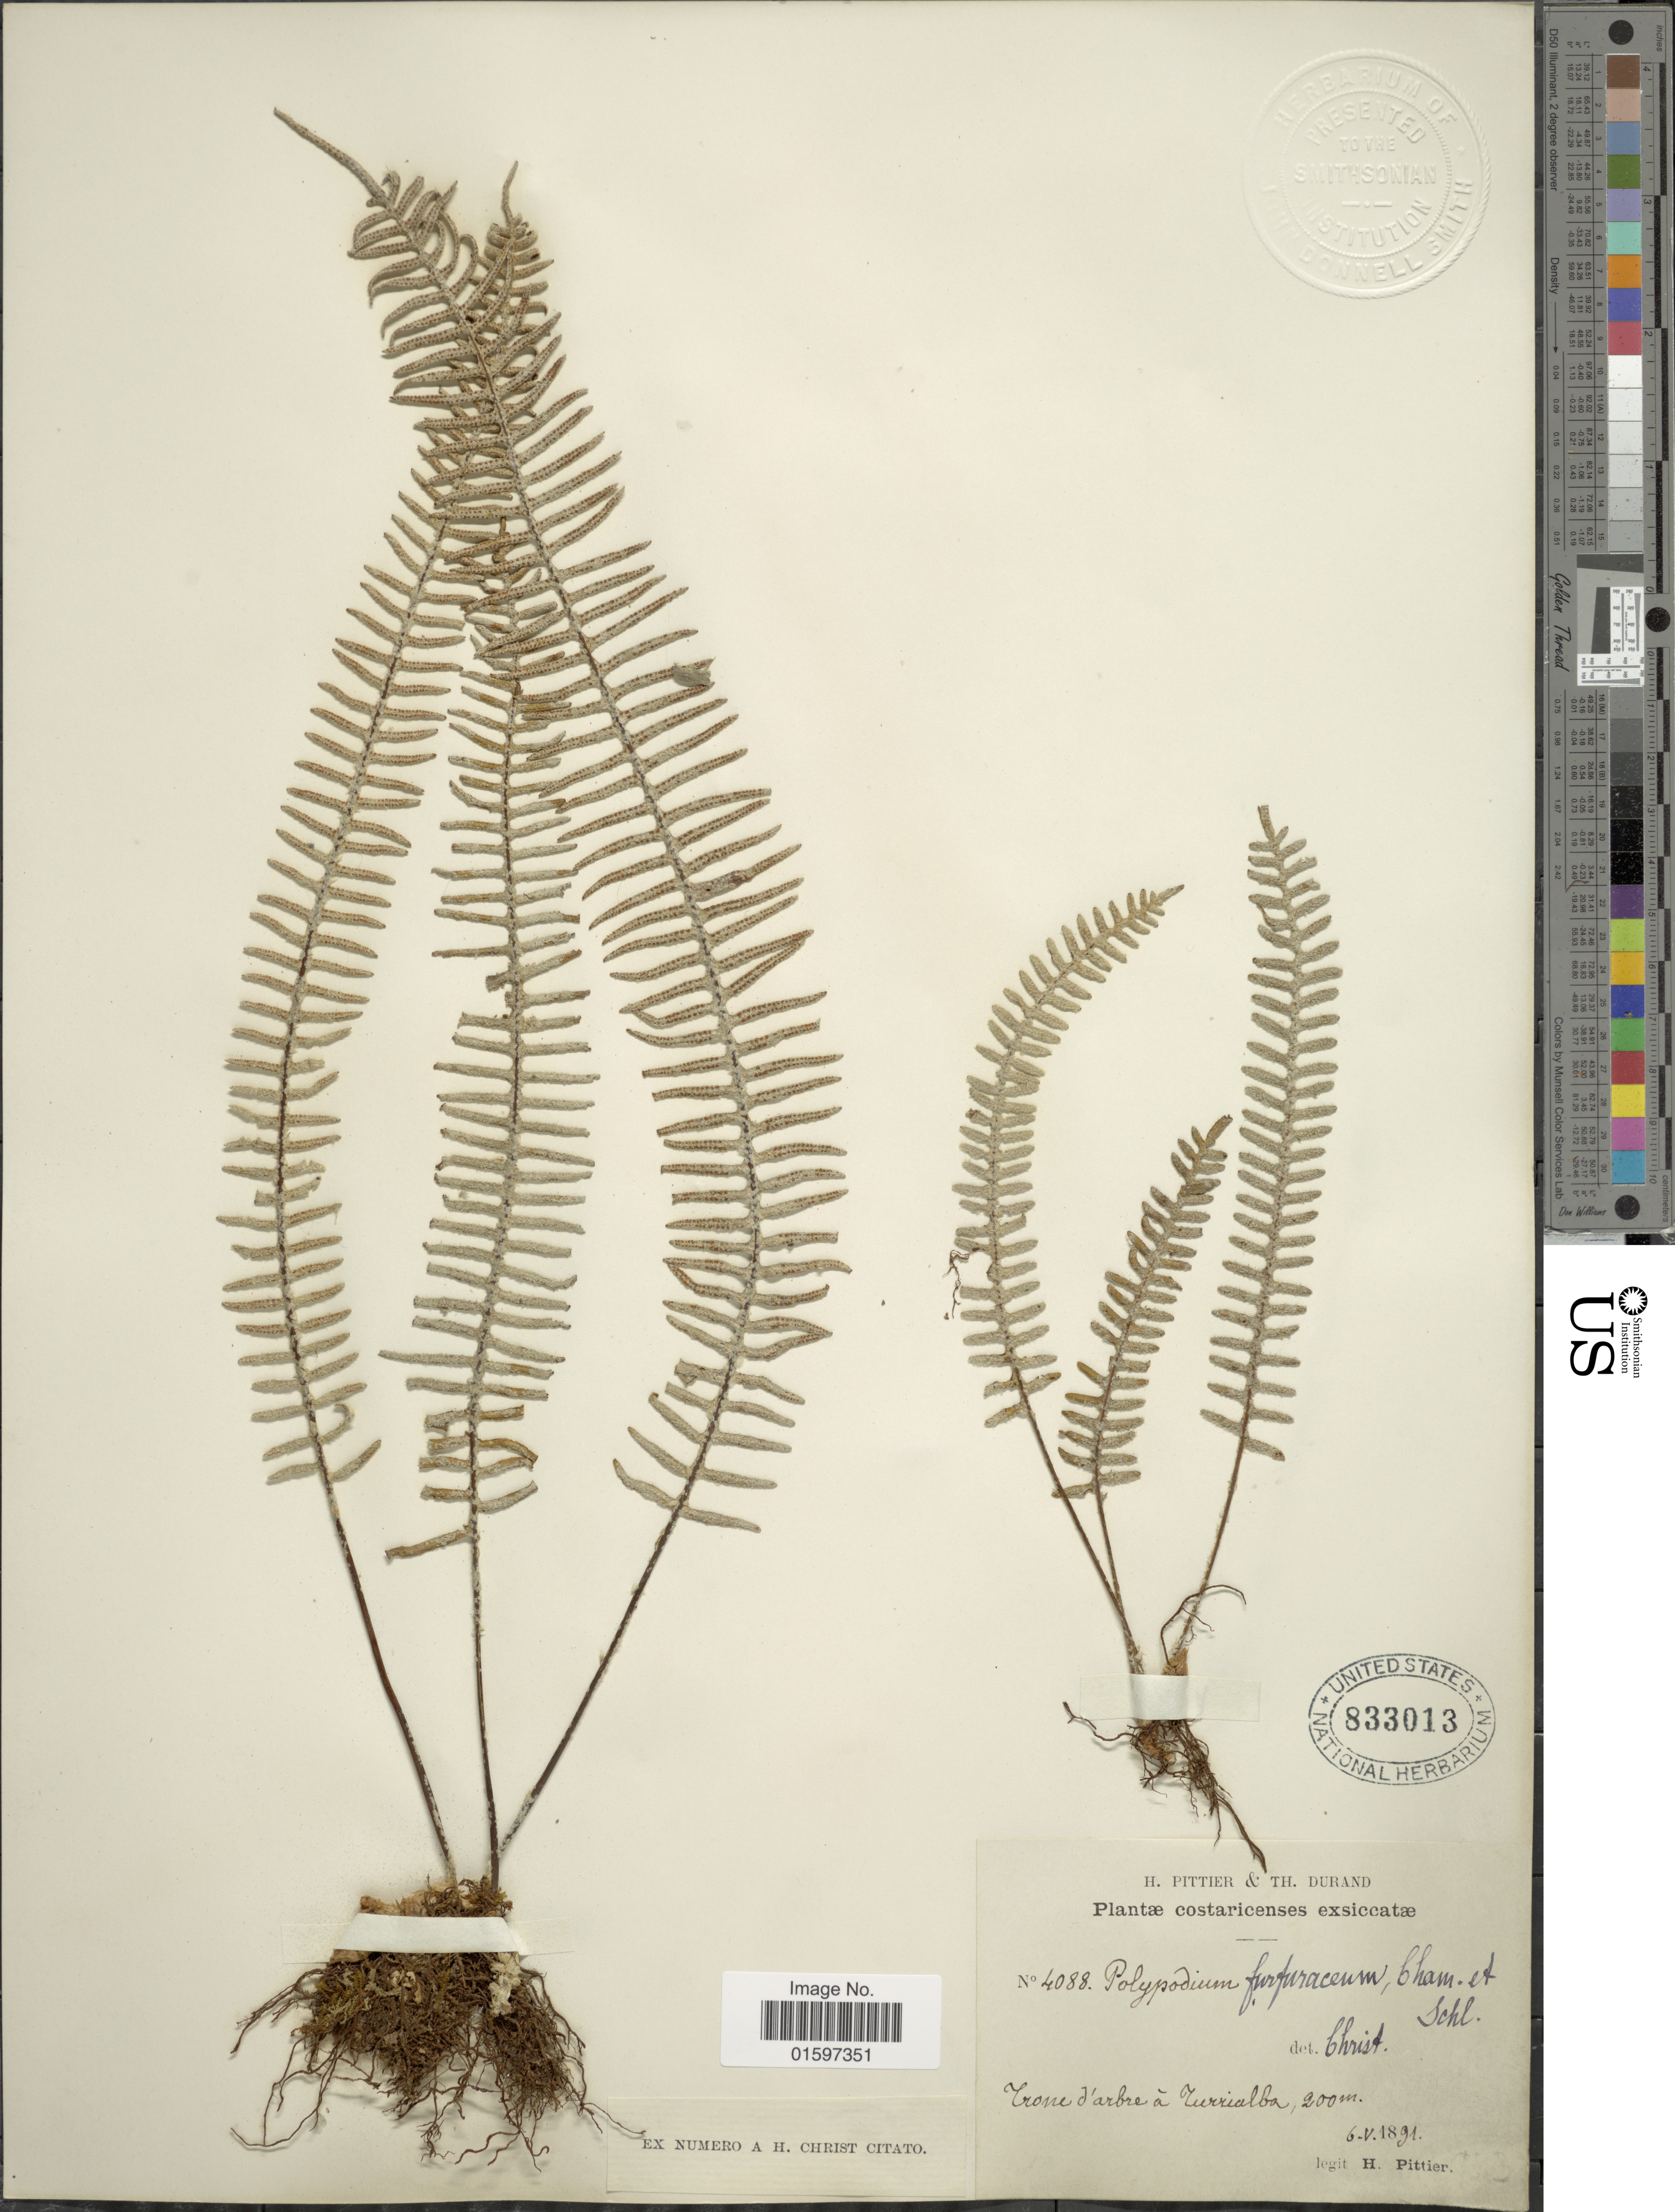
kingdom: Plantae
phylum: Tracheophyta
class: Polypodiopsida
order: Polypodiales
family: Polypodiaceae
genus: Pleopeltis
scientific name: Pleopeltis furfuracea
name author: (Schltdl. & Cham.) A.R. Sm. & Tejero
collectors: H. F. Pittier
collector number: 4088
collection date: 1891-05-06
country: Costa Rica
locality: Trone d'arbre á Turrialba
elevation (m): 200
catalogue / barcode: US 833013